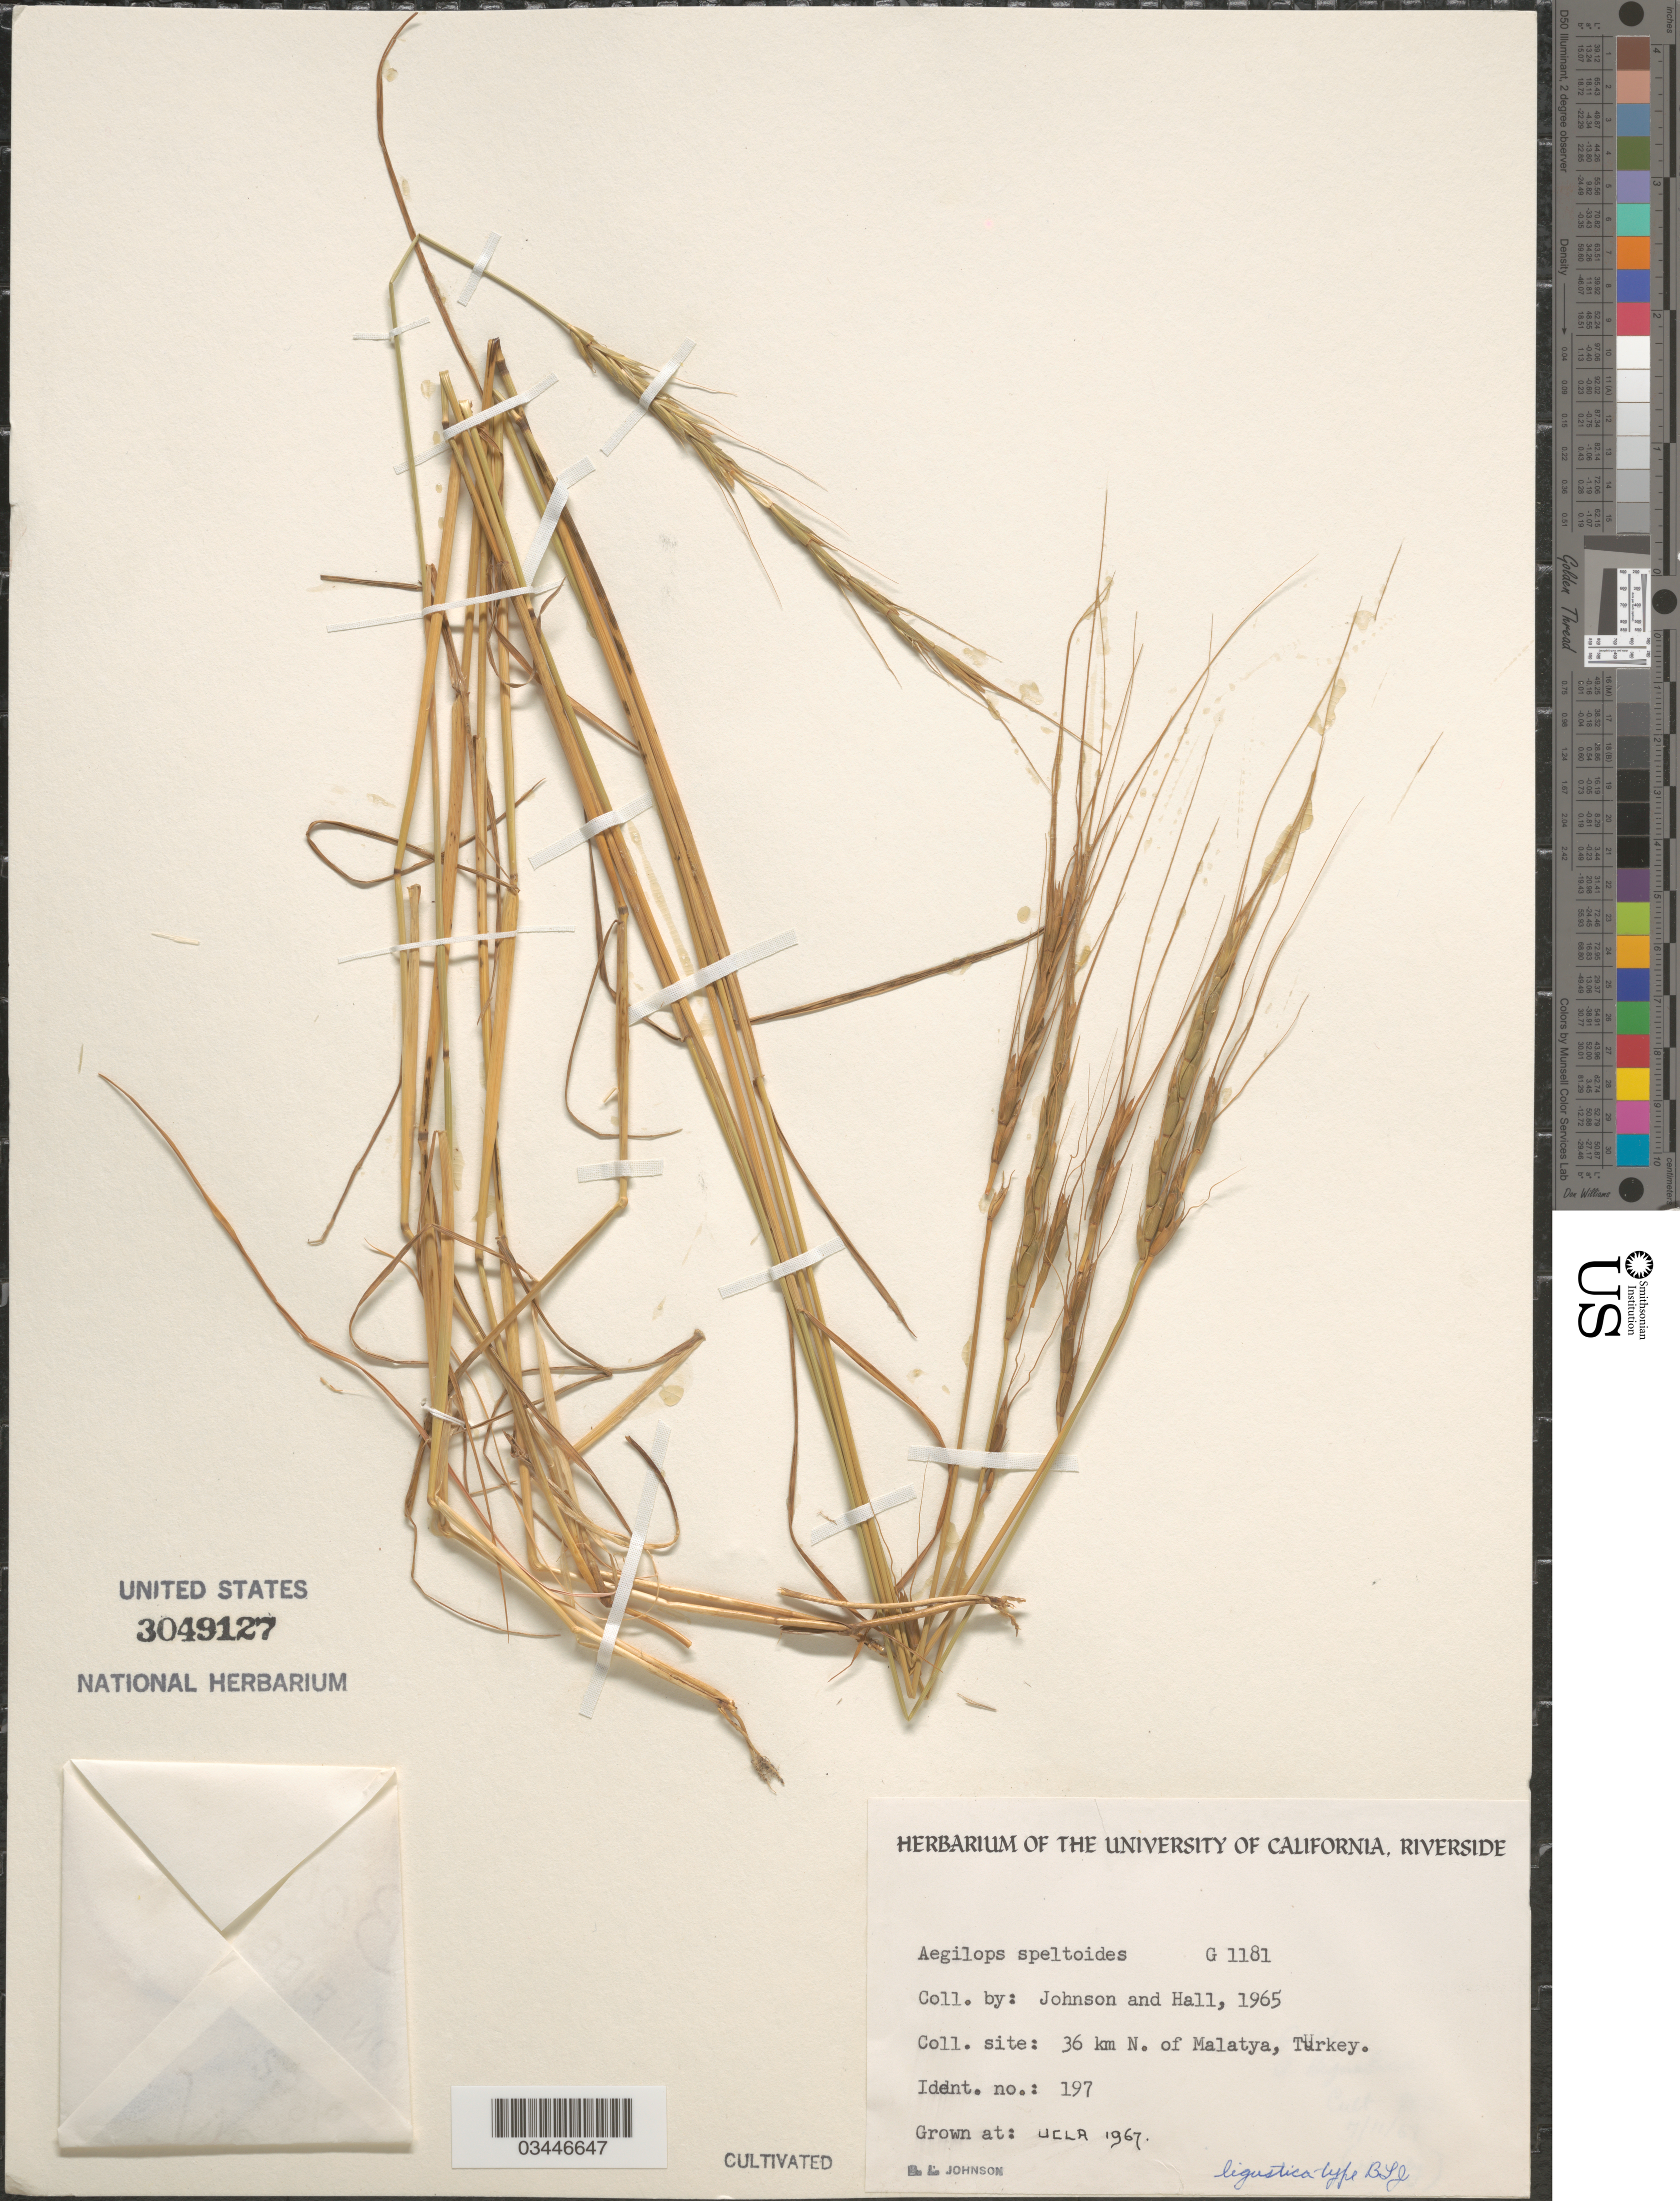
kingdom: Plantae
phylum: Tracheophyta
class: Liliopsida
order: Poales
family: Poaceae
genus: Aegilops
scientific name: Aegilops speltoides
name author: Tausch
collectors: B. Johnson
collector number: G1181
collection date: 1967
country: United States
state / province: California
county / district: Los Angeles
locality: UCLA.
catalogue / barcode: US 3049127